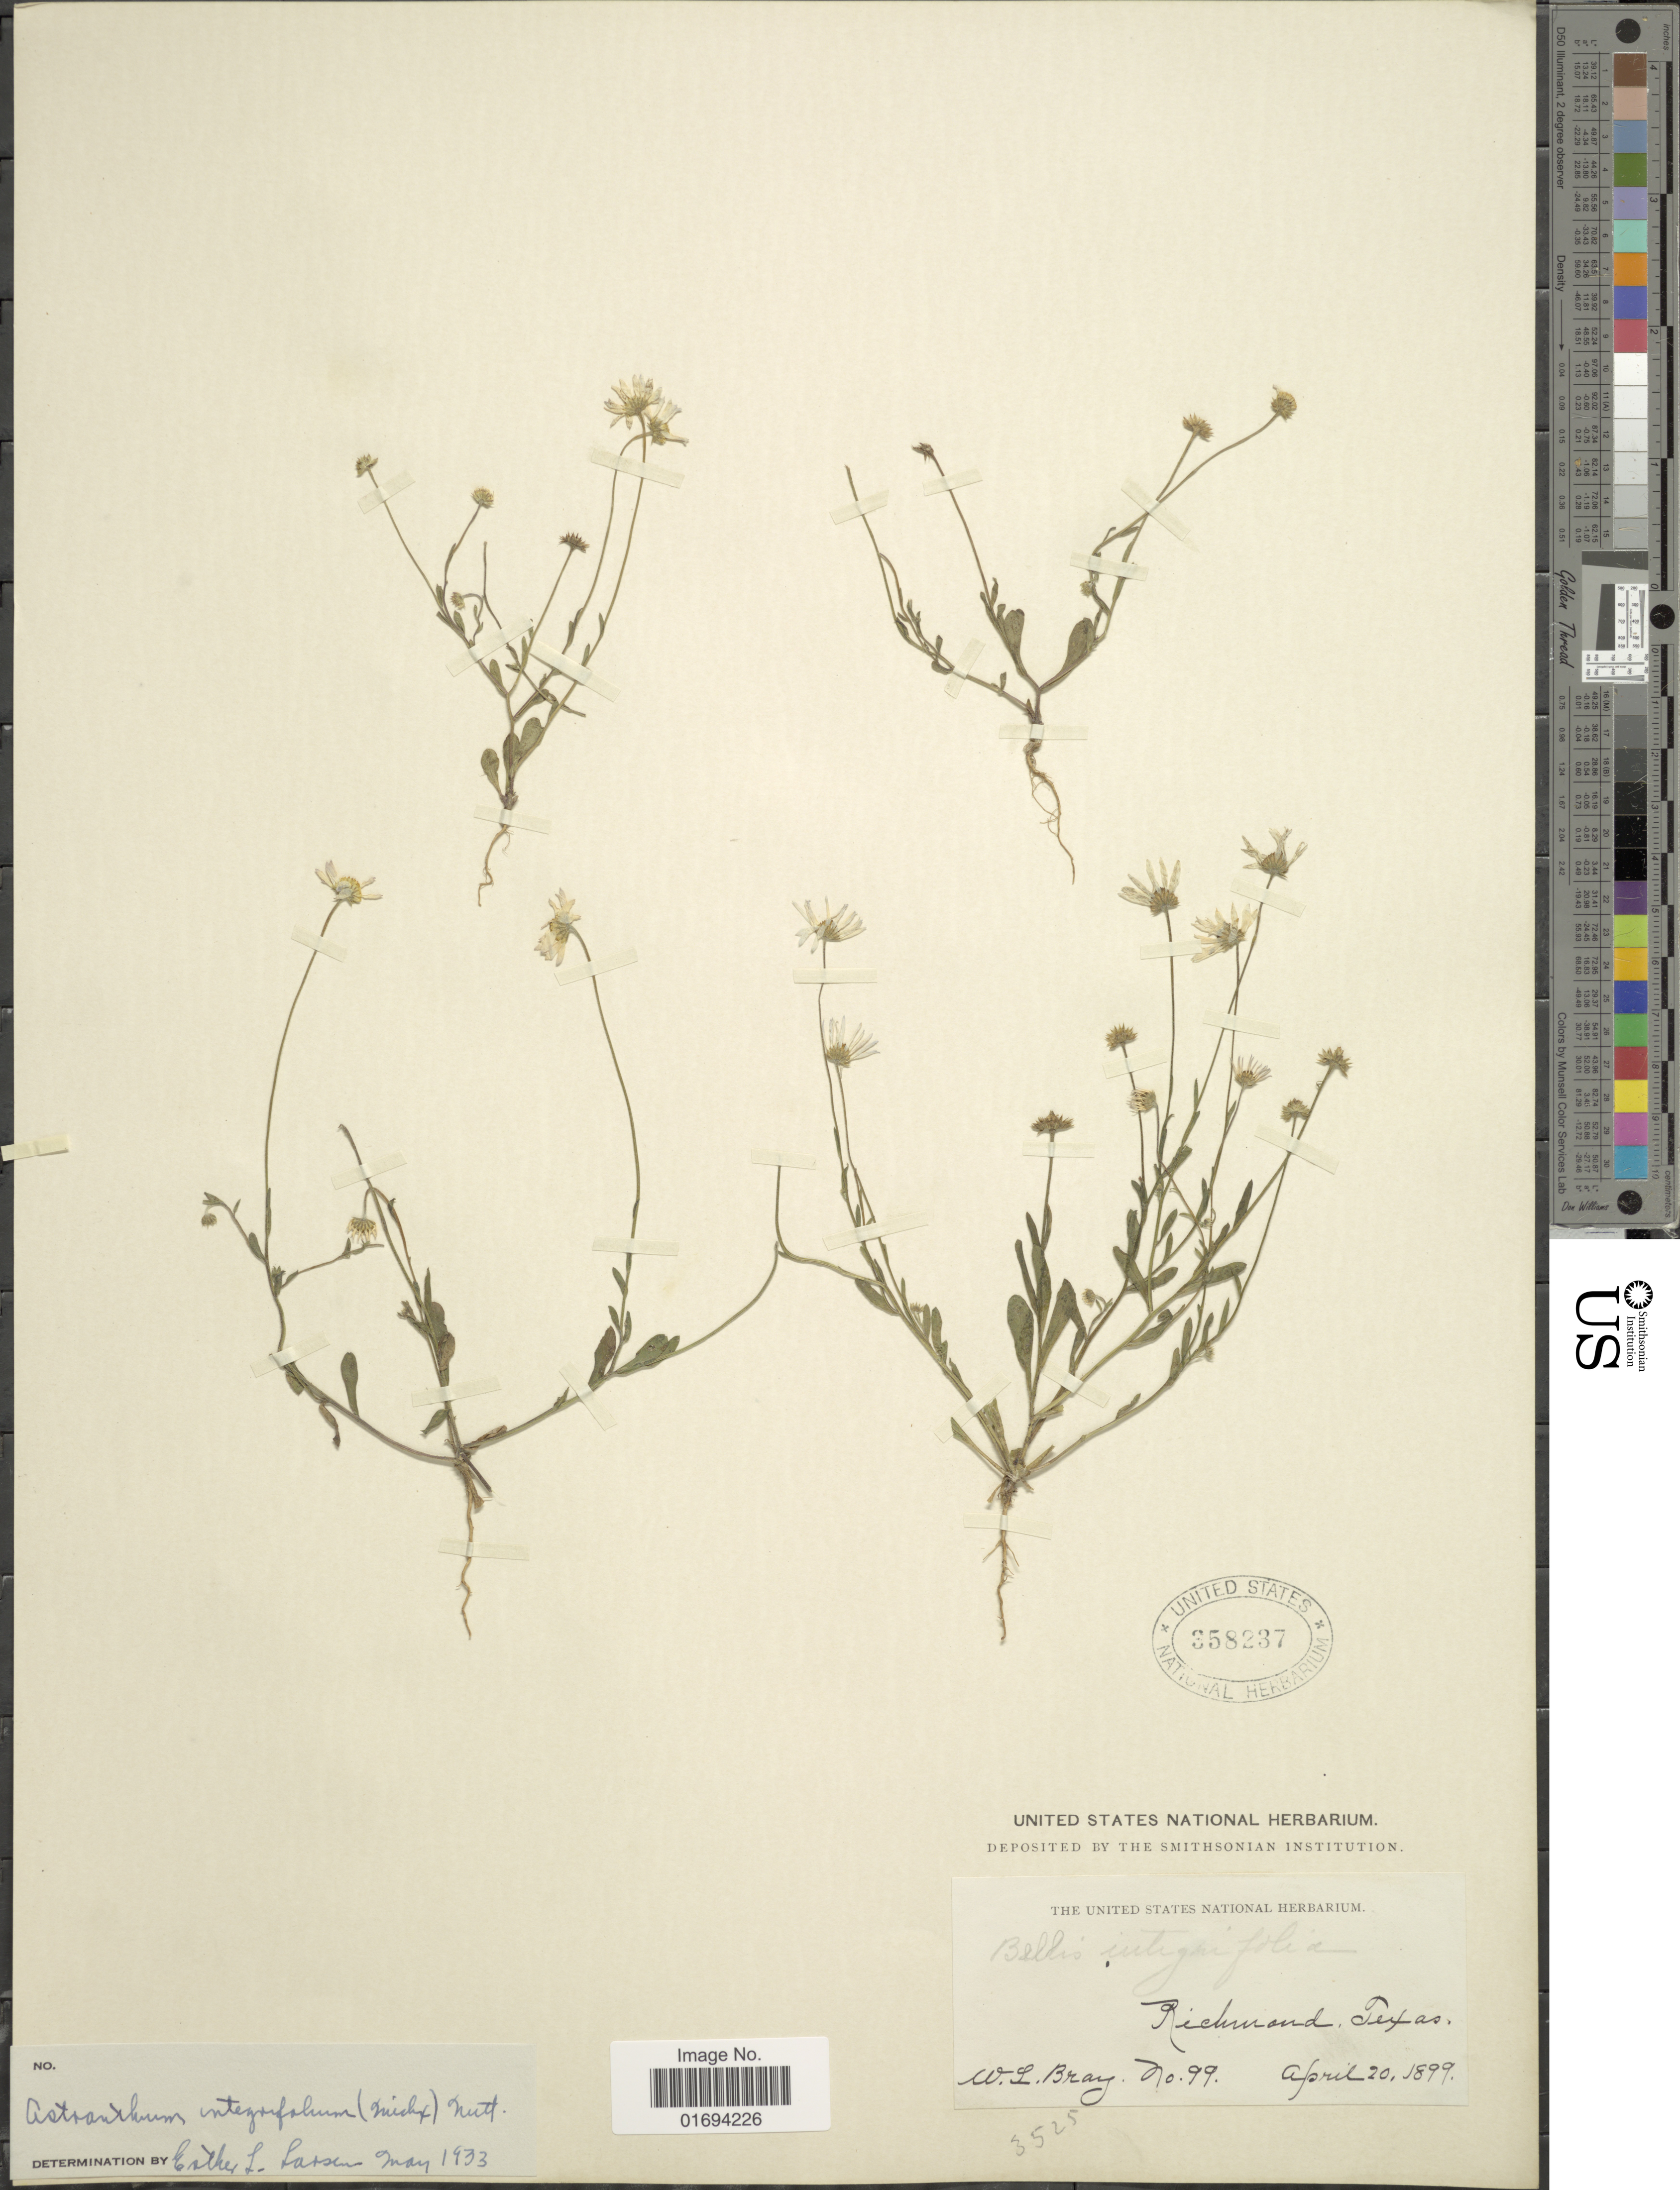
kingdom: Plantae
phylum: Tracheophyta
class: Magnoliopsida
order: Asterales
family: Asteraceae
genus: Astranthium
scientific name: Astranthium integrifolium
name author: (Michx.) Nutt.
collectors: W. L. Bray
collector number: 99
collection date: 1899-04-20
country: United States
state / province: Texas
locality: Richmond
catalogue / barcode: US 358237